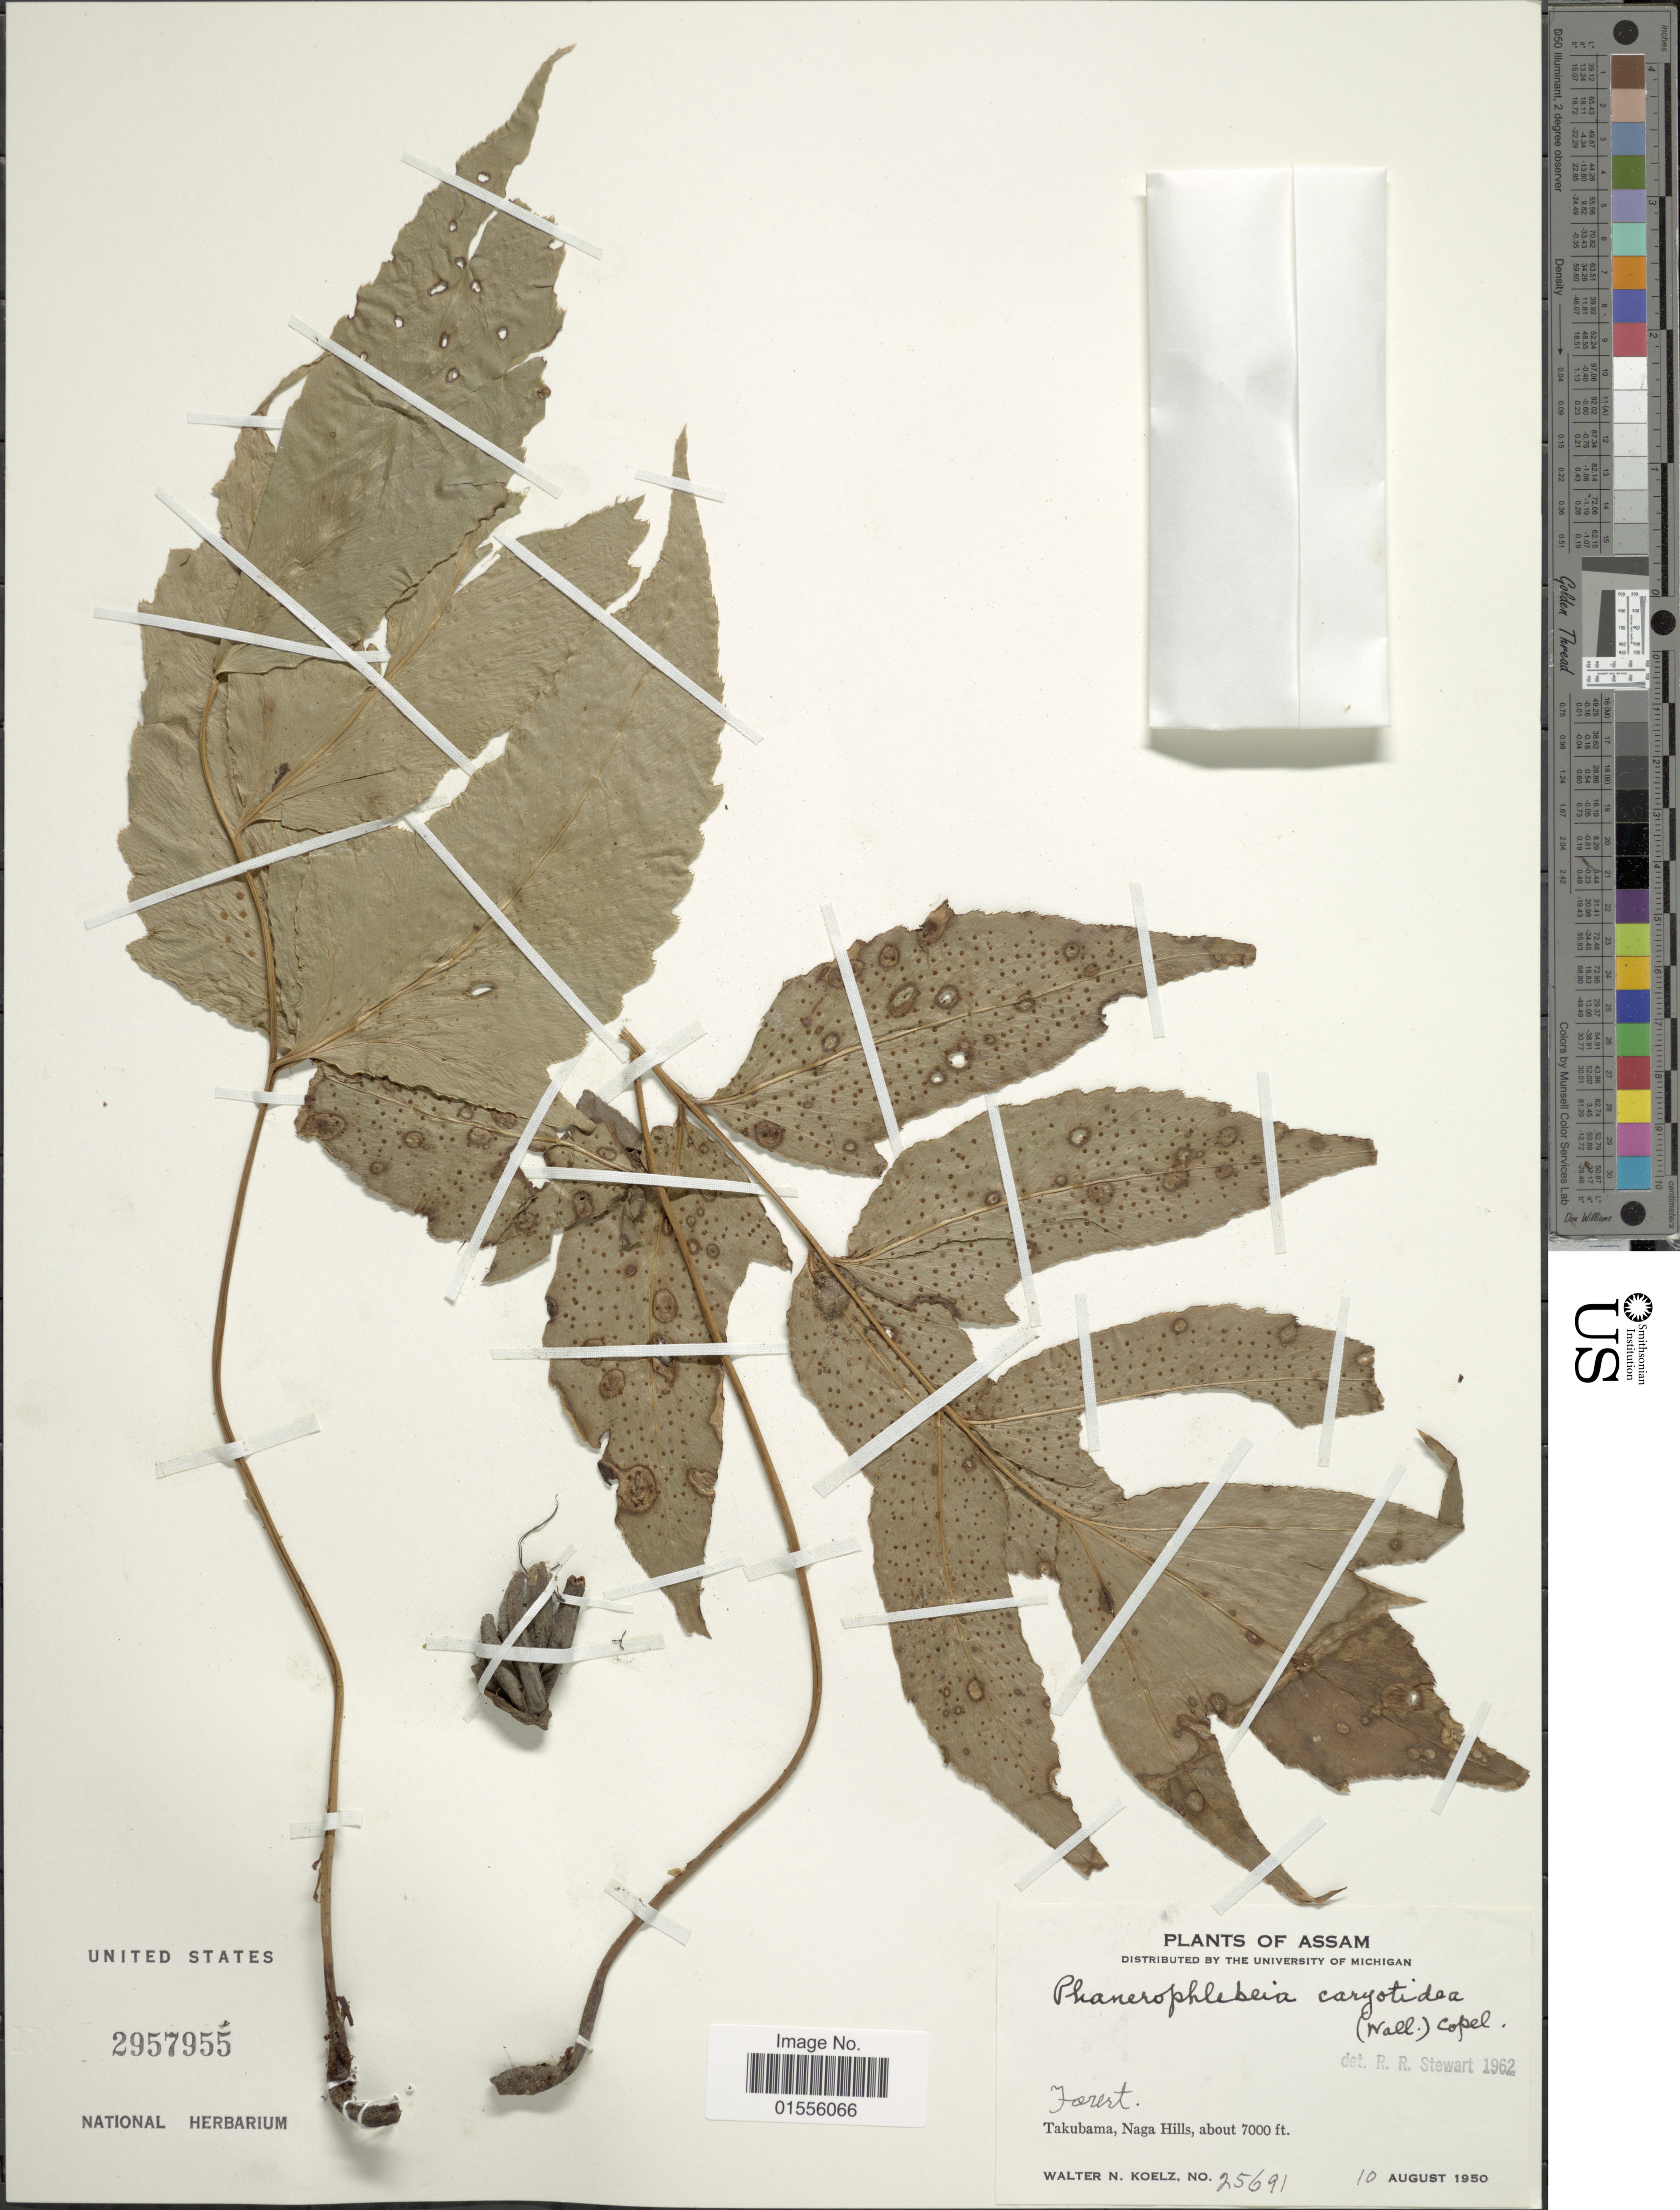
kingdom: Plantae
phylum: Tracheophyta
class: Polypodiopsida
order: Polypodiales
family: Dryopteridaceae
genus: Cyrtomium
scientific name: Cyrtomium caryotideum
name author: (Wall. ex Hook. & Grev.) C. Presl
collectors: W. N. Koelz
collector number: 25691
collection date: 1950-08-10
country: India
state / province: Assam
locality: Takubama, Naga Hills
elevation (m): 2134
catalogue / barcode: US 2957955